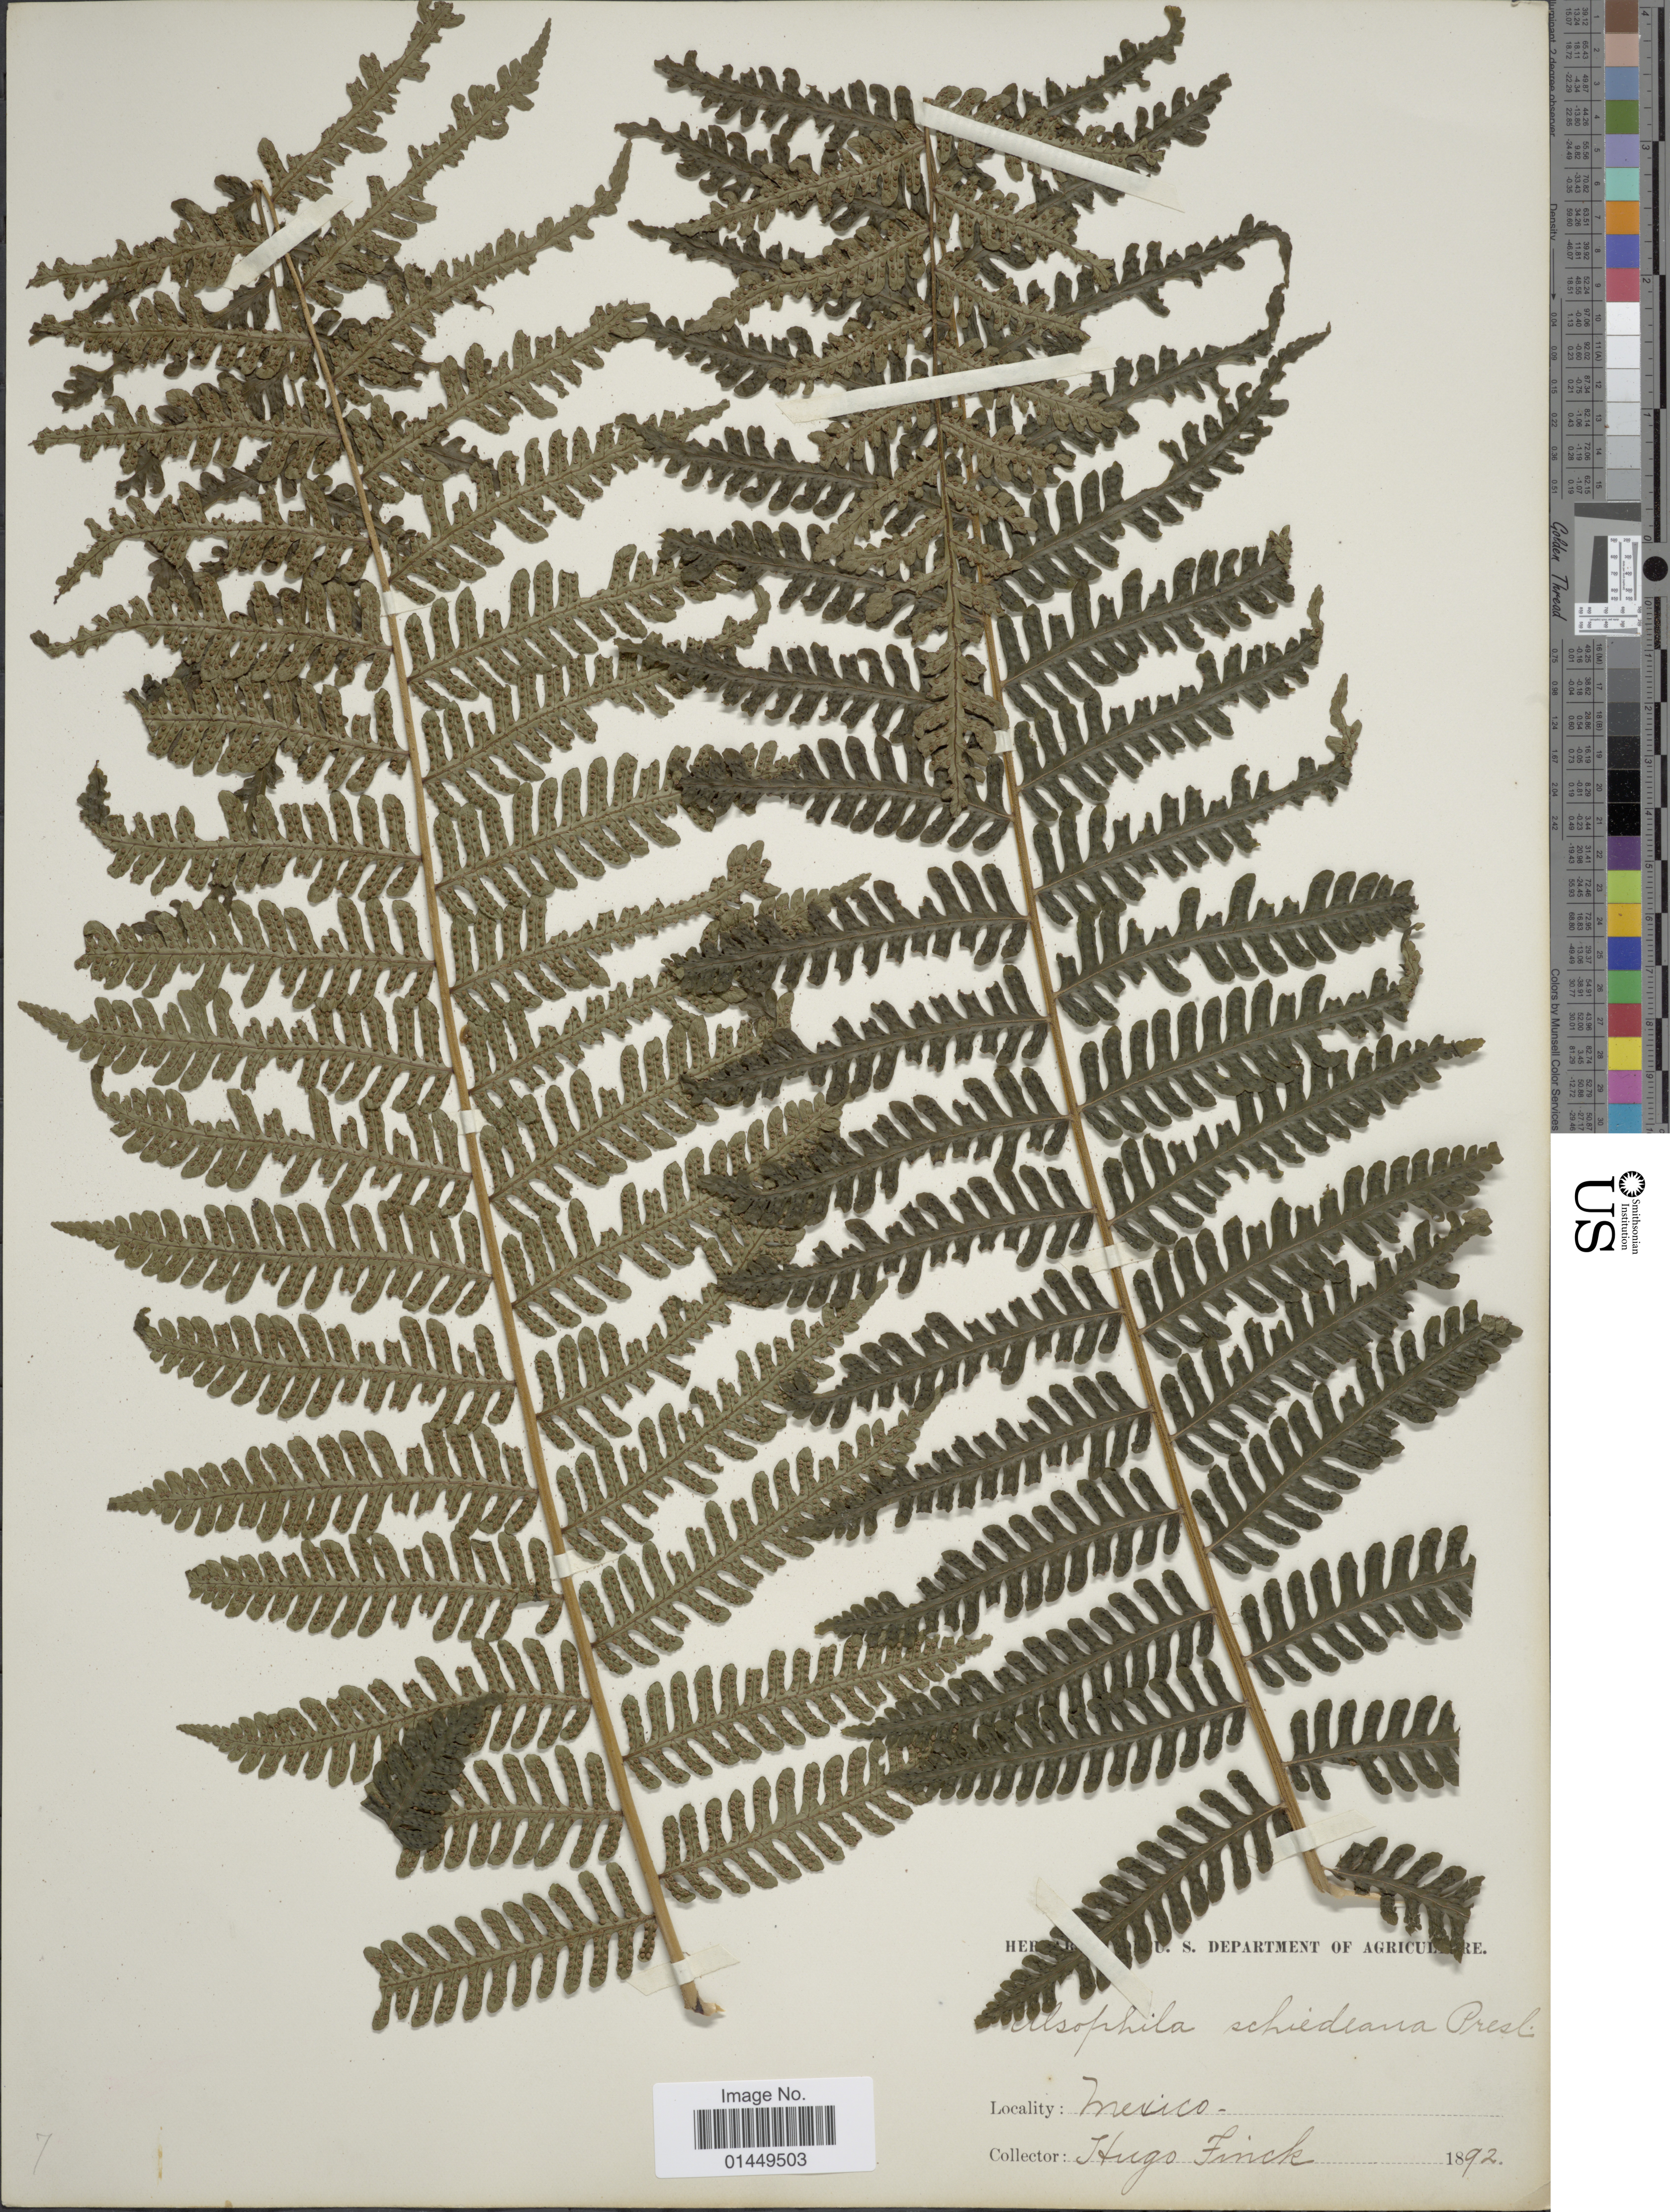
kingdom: Plantae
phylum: Tracheophyta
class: Polypodiopsida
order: Cyatheales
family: Cyatheaceae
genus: Cyathea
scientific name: Cyathea schiedeana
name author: (C. Presl) Domin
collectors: H. Finck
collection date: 1892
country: Mexico